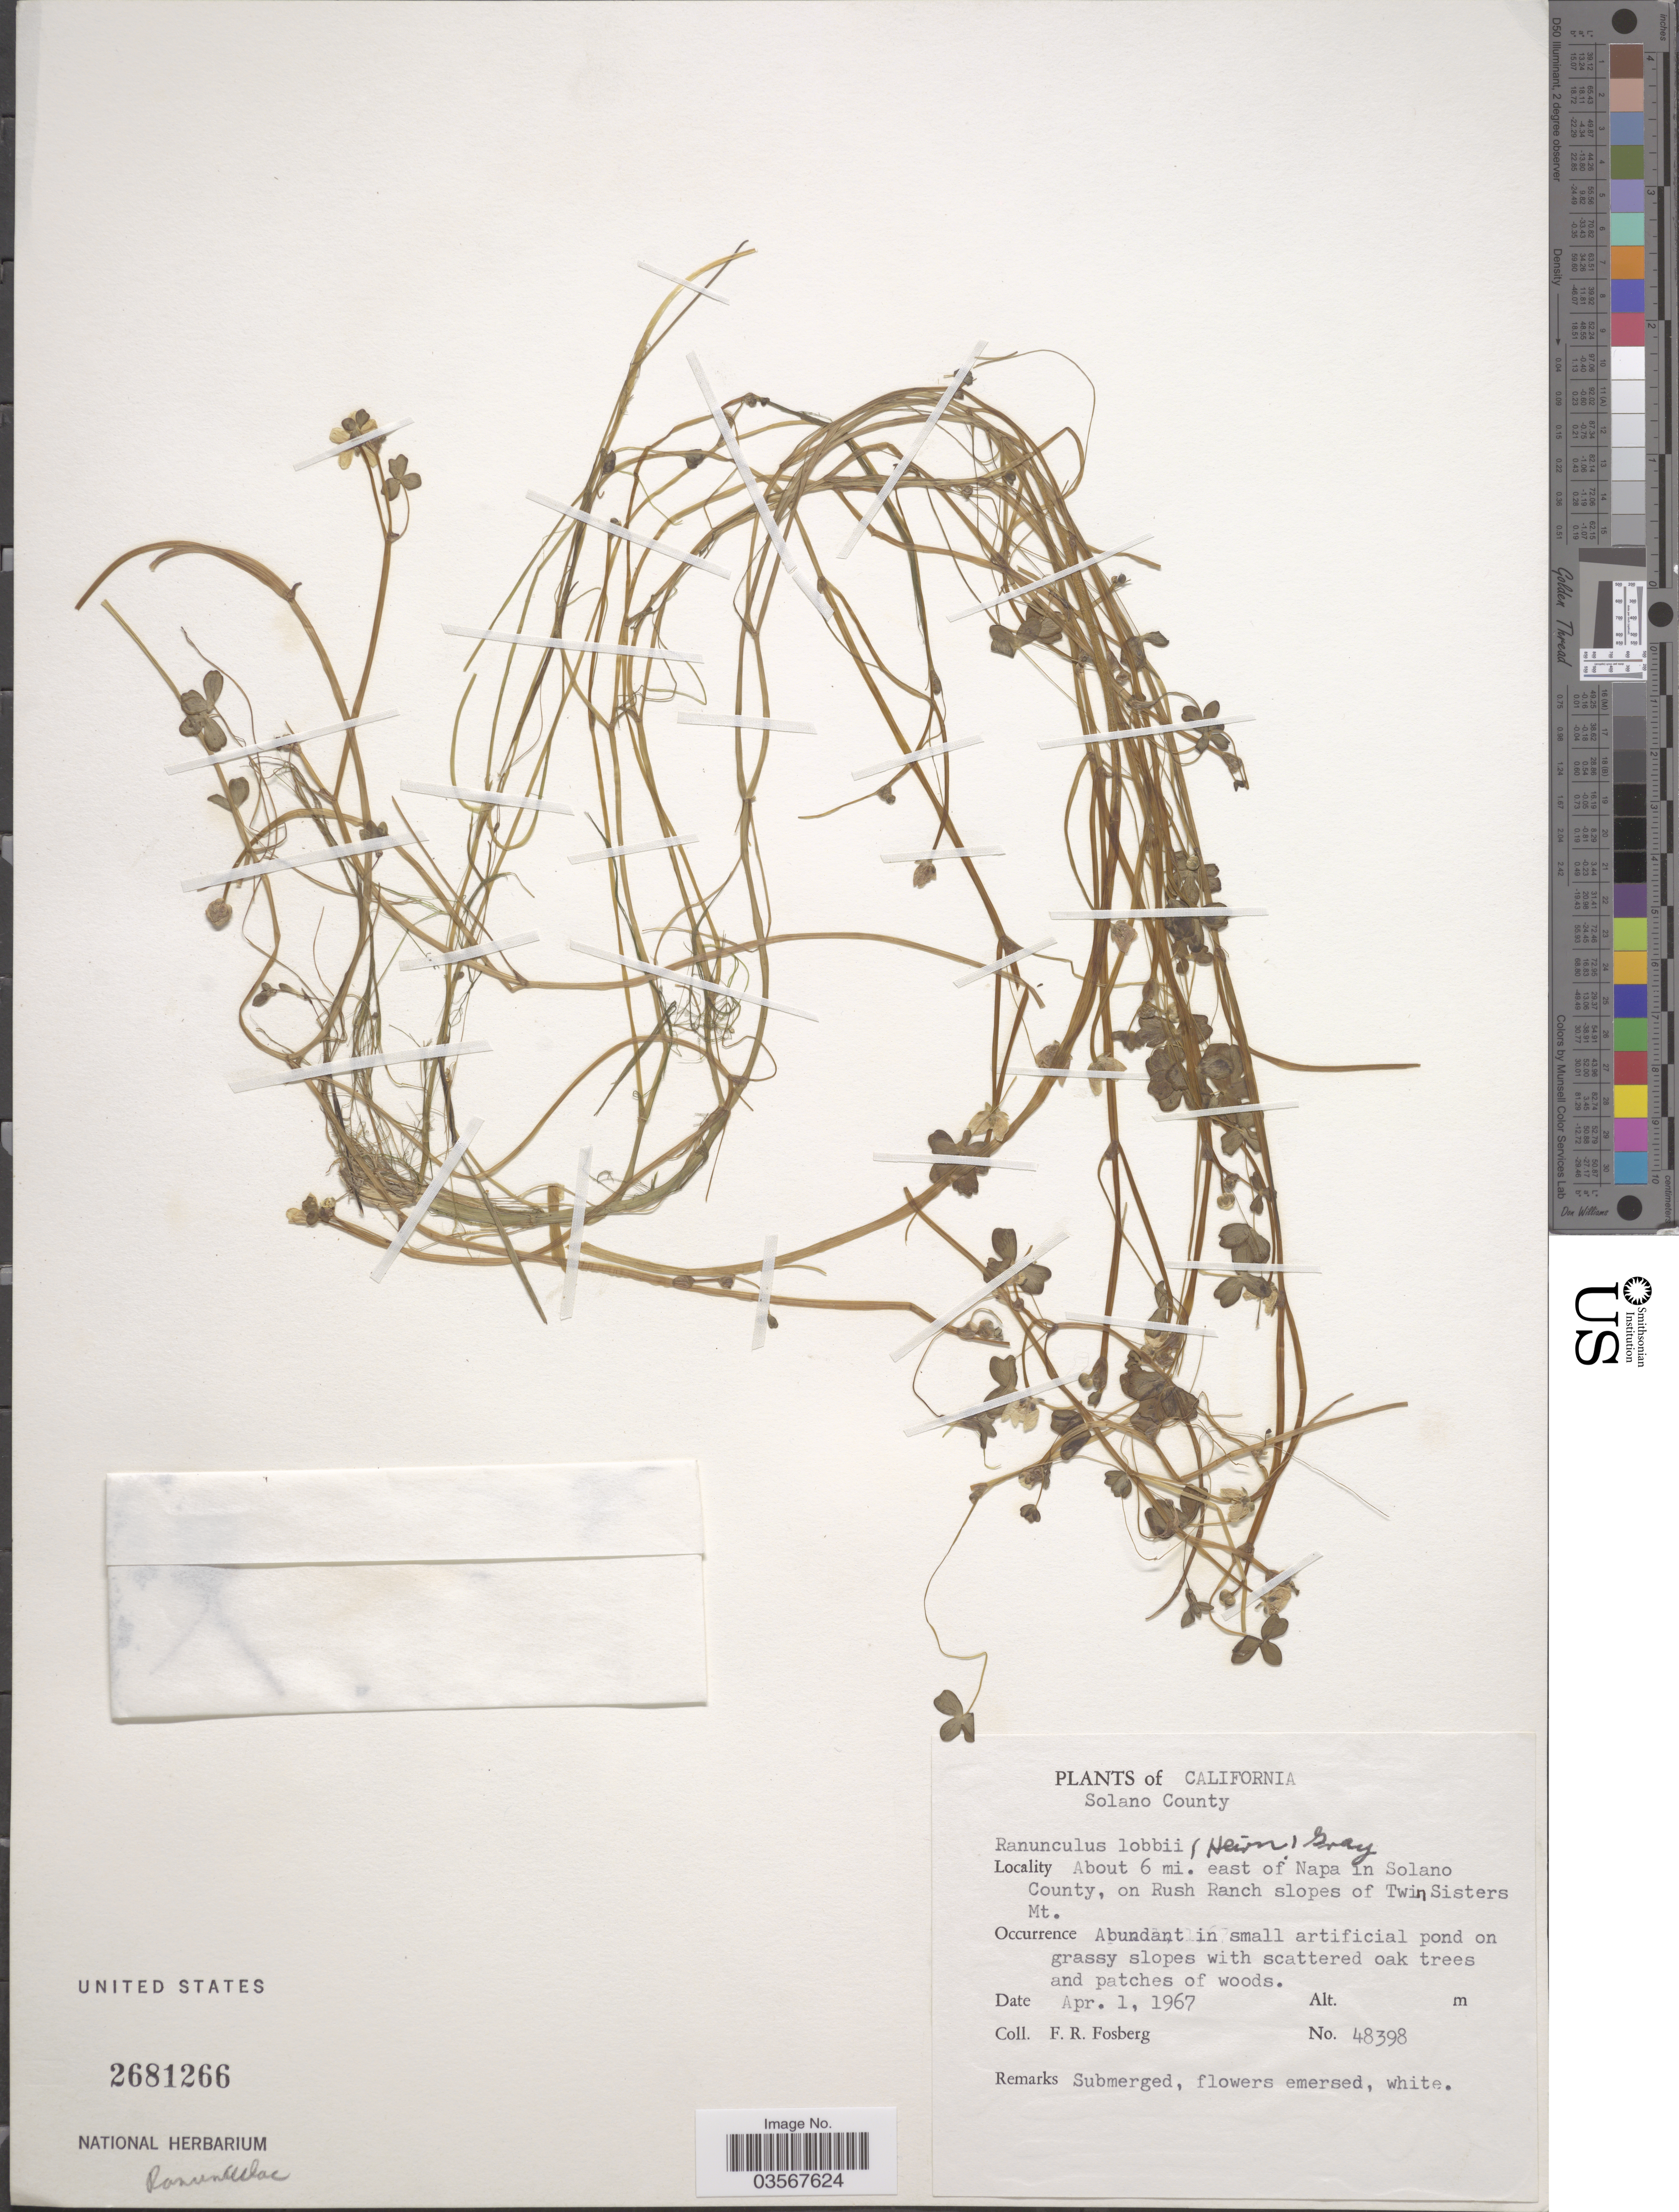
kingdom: Plantae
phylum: Tracheophyta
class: Magnoliopsida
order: Ranunculales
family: Ranunculaceae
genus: Ranunculus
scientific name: Ranunculus lobbii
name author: (Hiern) A. Gray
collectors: F. R. Fosberg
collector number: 48398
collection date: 1967-04-01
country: United States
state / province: California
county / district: Solano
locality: Solano County. About 6 mi. east of Napa in Solano County, on Rush Ranch slopes of Twin Sisters Mt.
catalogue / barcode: US 2681266